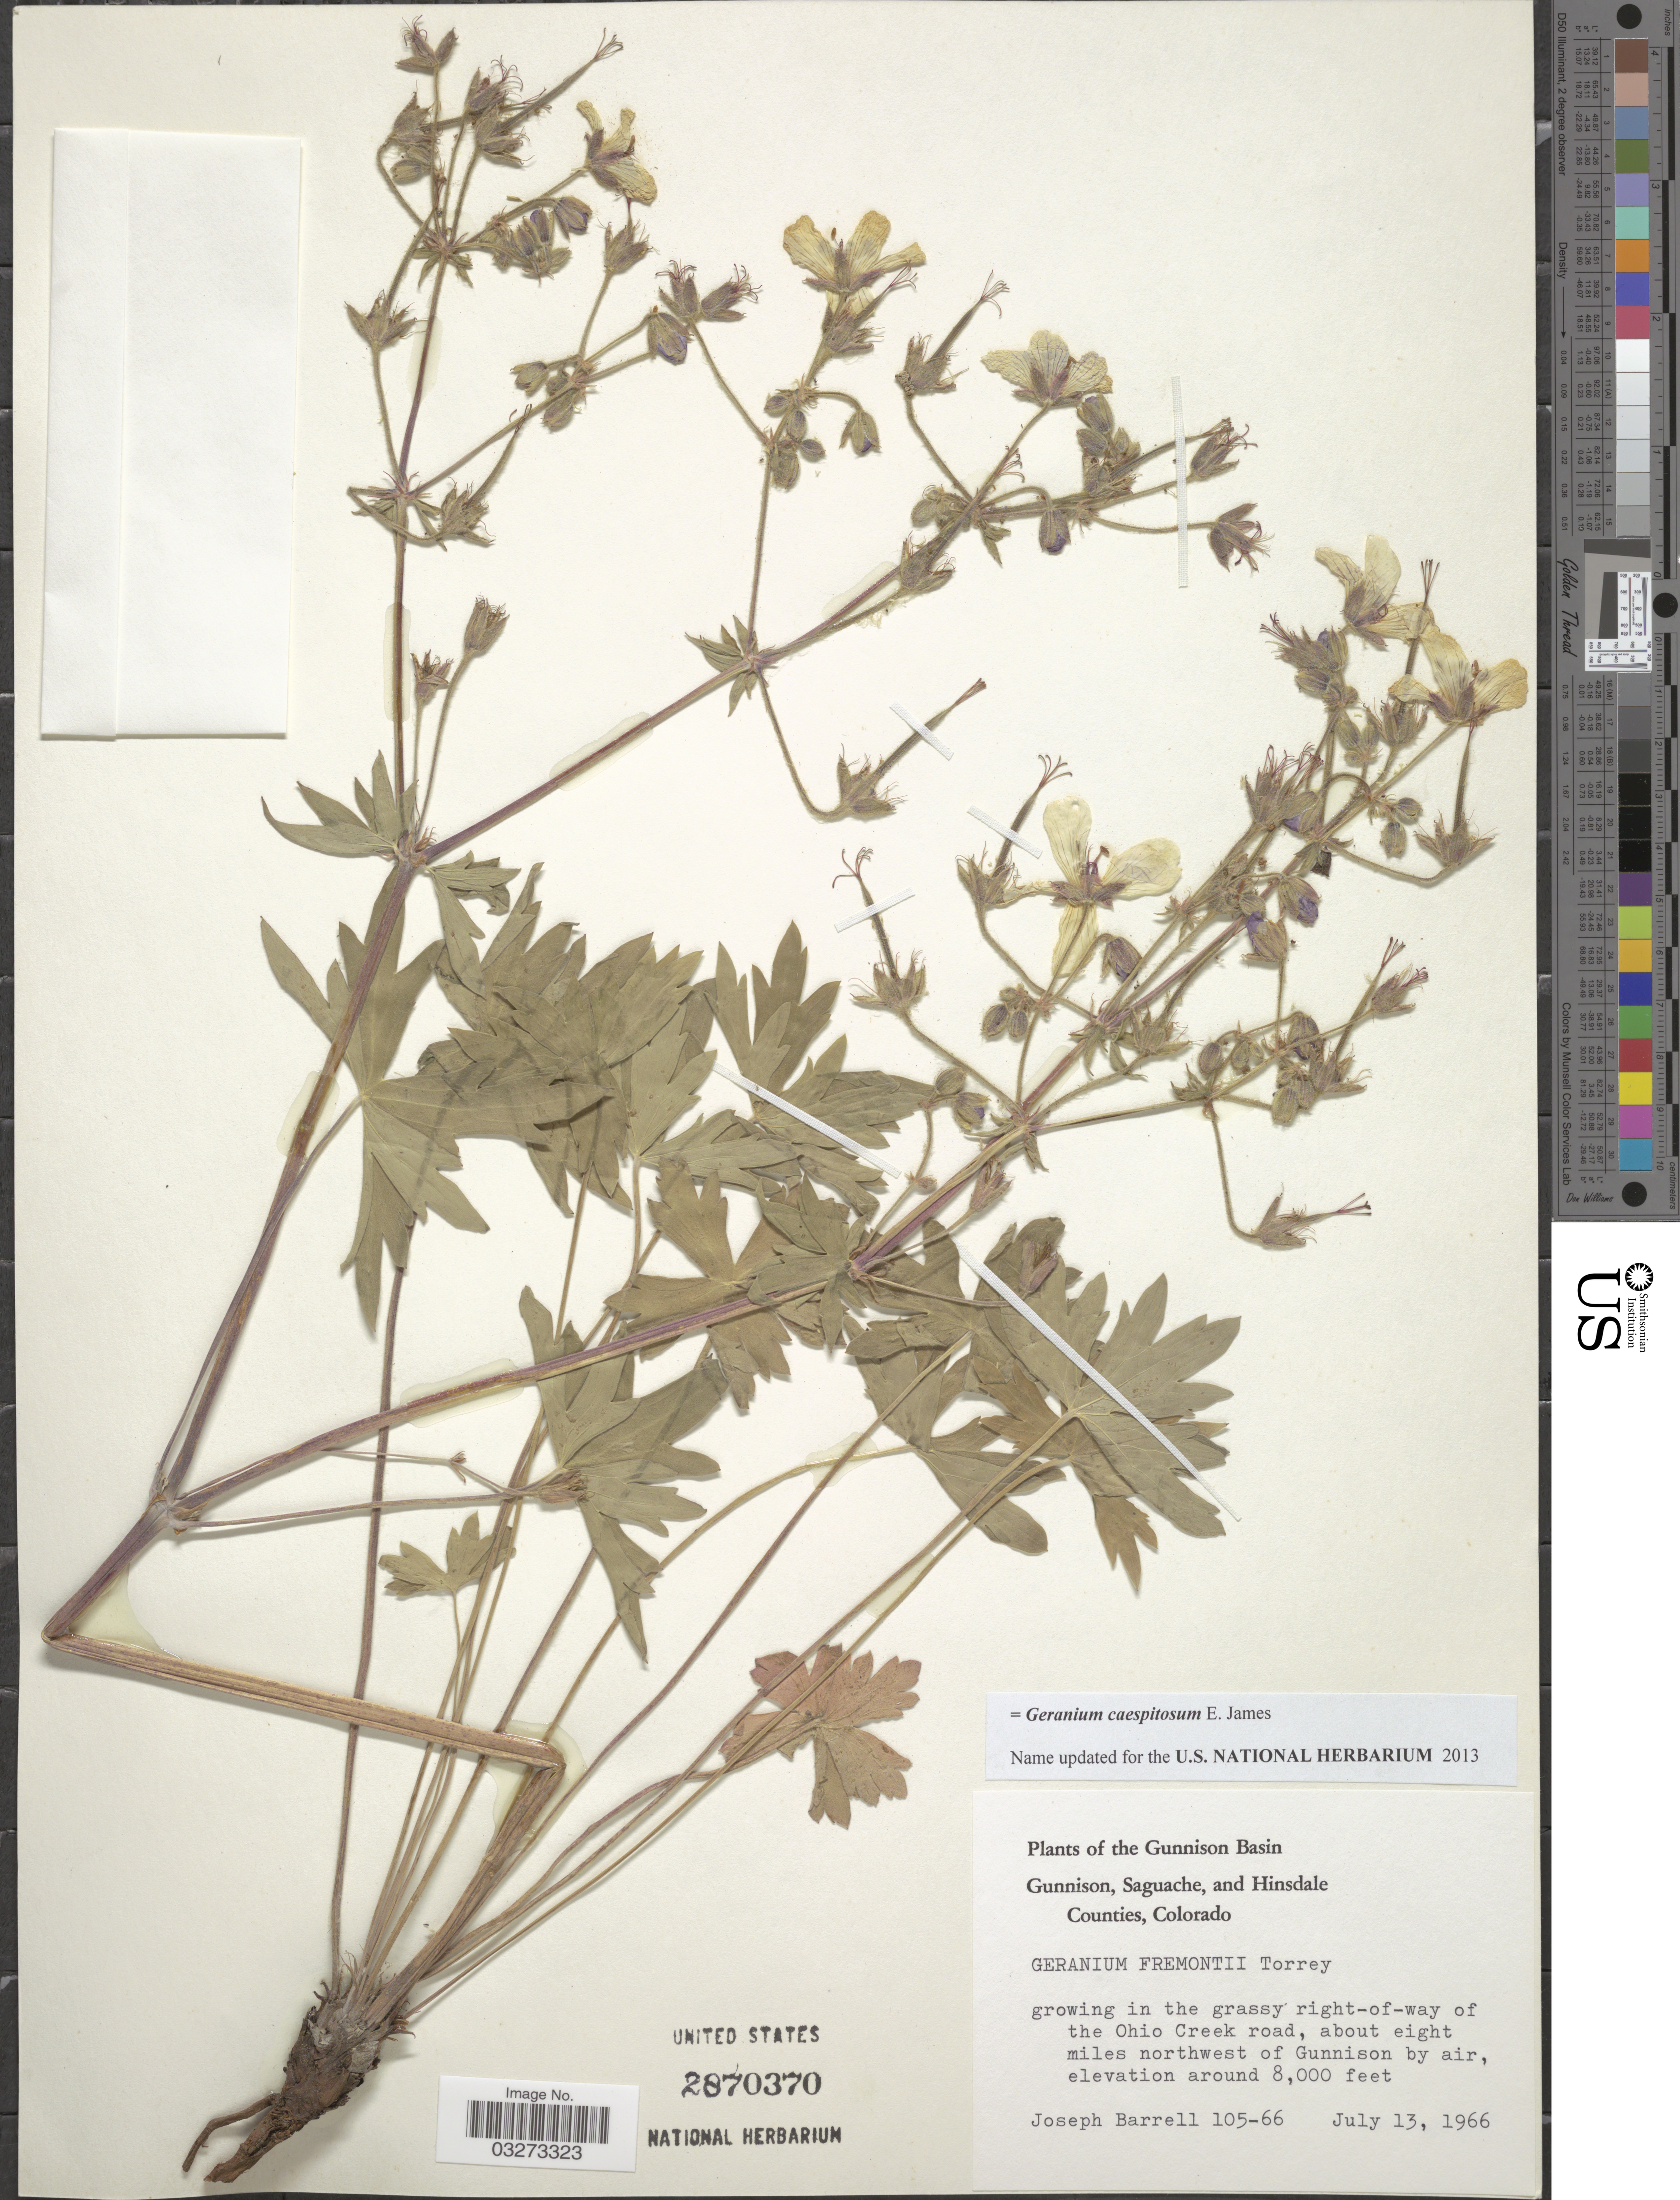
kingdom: Plantae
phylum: Tracheophyta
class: Magnoliopsida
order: Geraniales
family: Geraniaceae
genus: Geranium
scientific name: Geranium caespitosum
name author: E. James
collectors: J. Barrell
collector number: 105-66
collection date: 1966-07-13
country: United States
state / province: Colorado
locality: The Gunnison Basin. Growing in the grassy right-of-way of the Ohio Creek road, about eight miles northwest of Gunnison by air.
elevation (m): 2438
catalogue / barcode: US 2870370